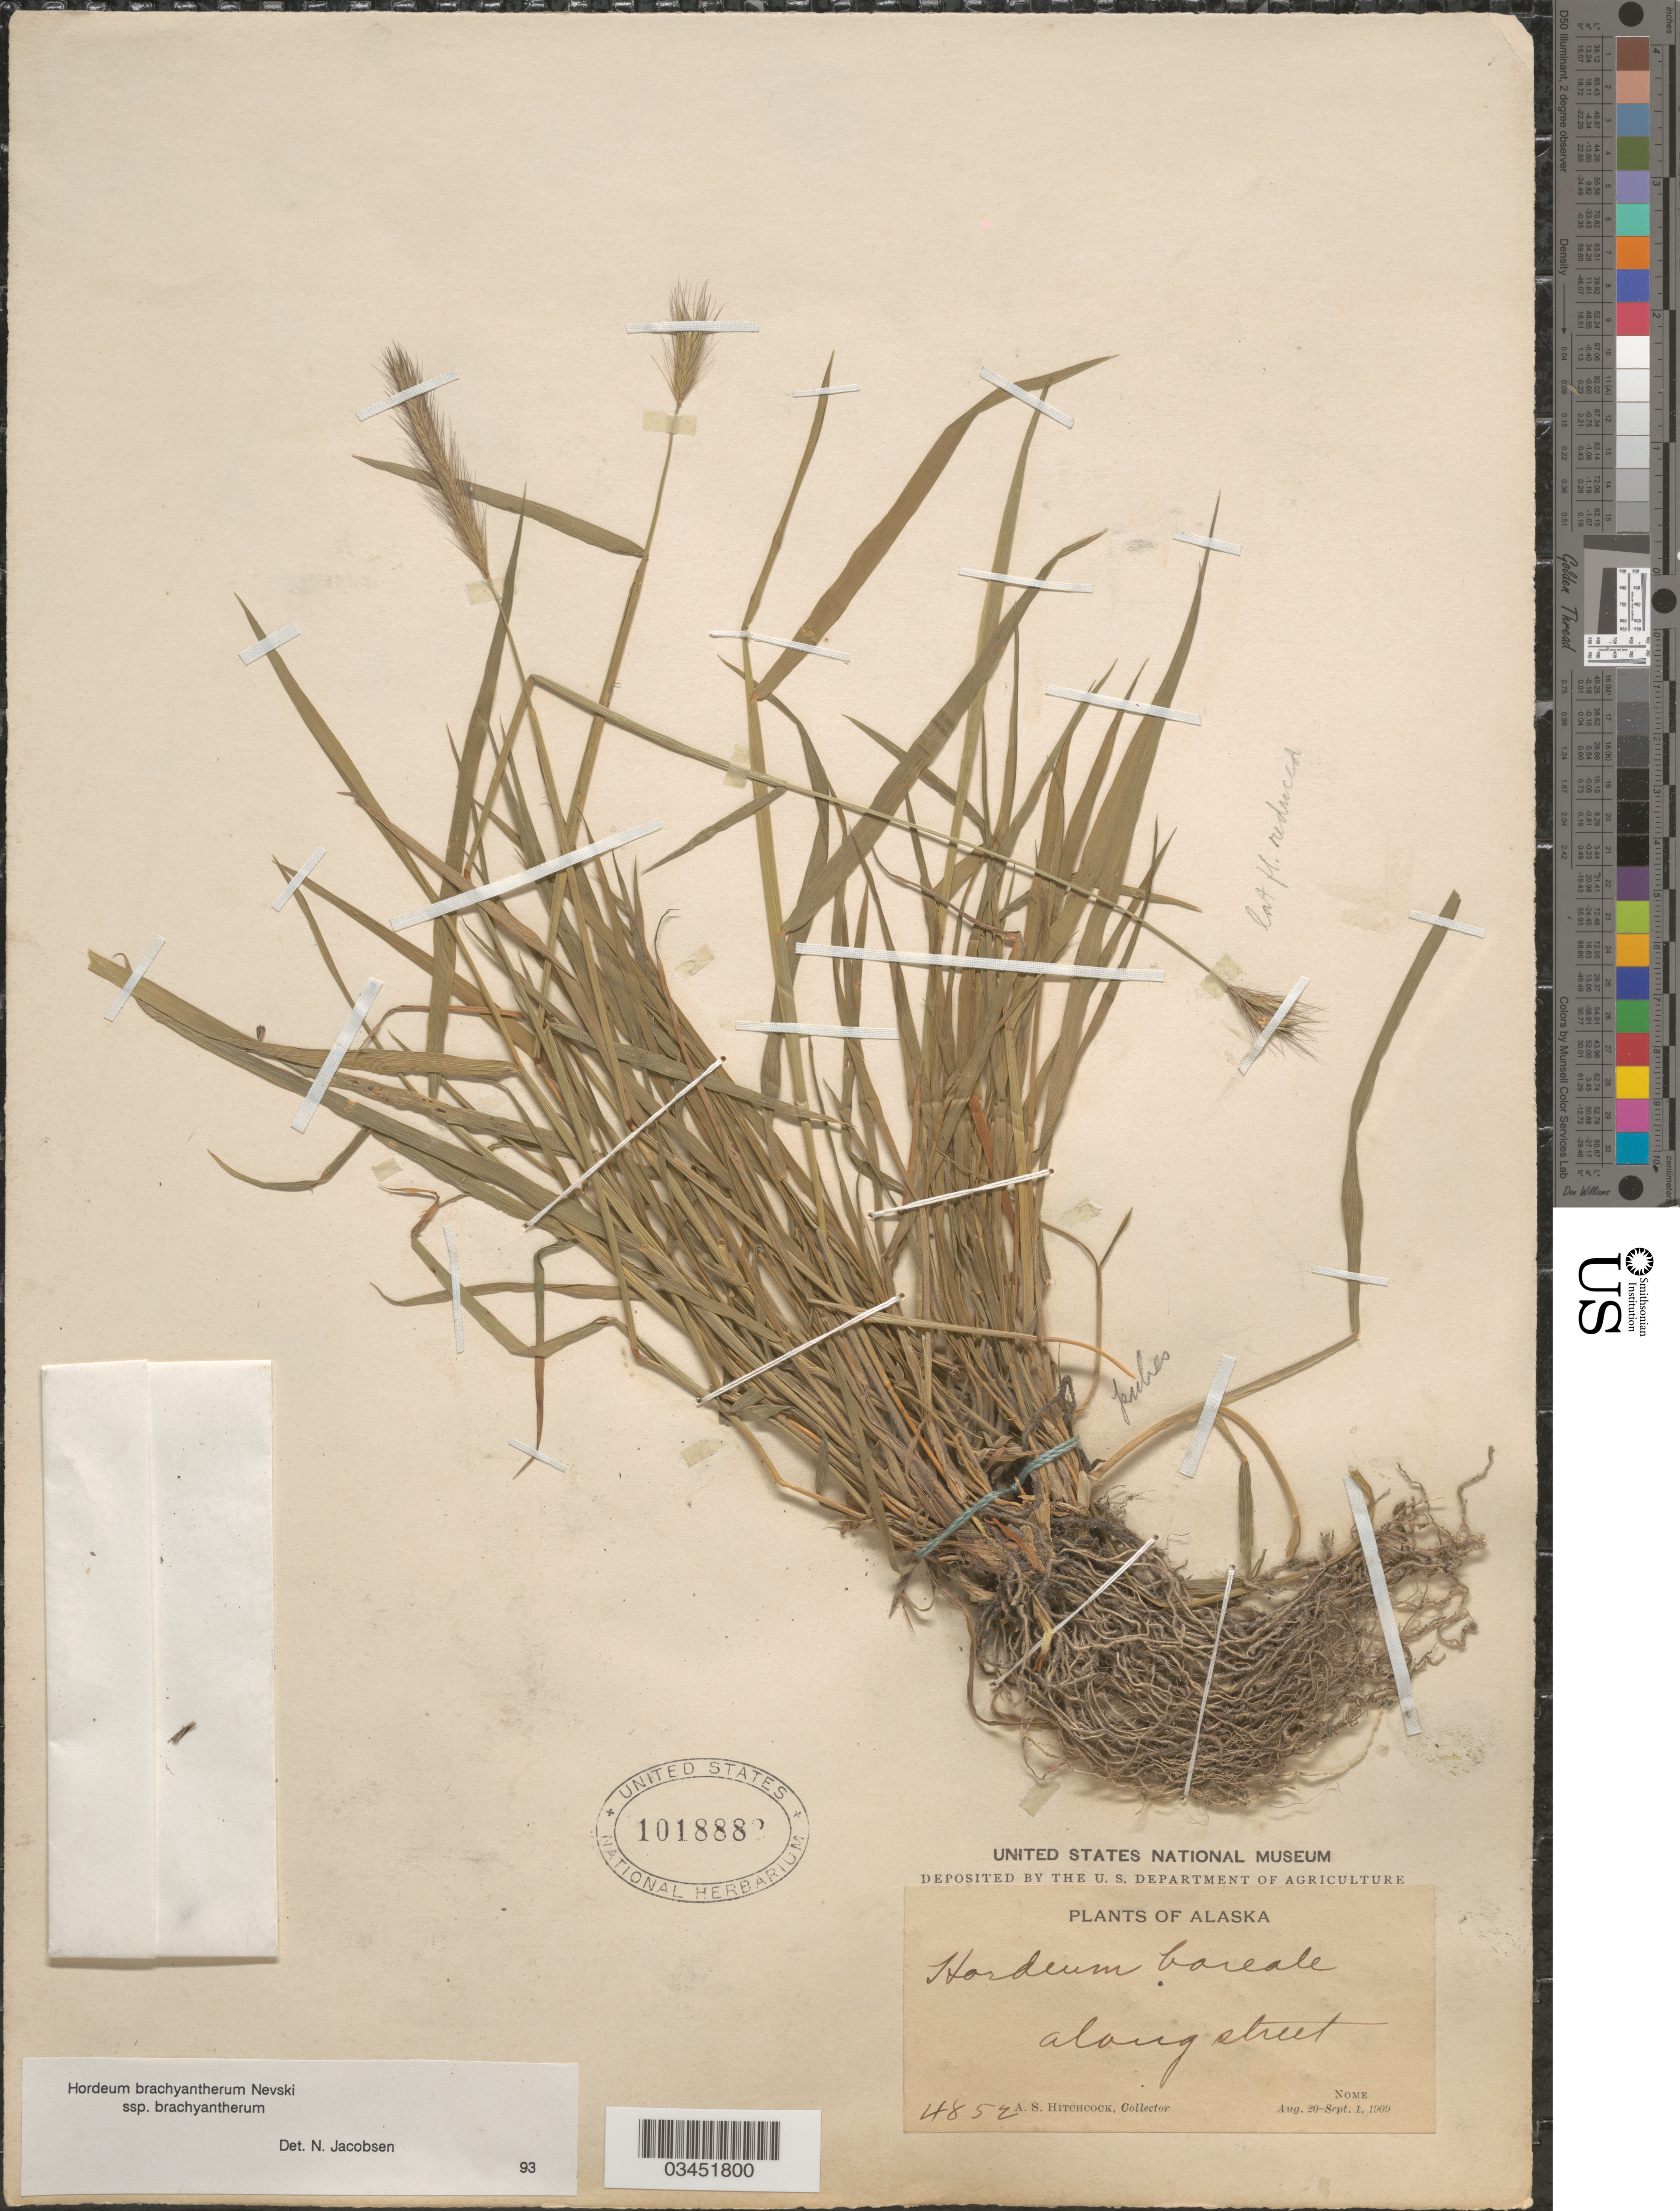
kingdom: Plantae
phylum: Tracheophyta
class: Liliopsida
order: Poales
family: Poaceae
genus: Hordeum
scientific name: Hordeum brachyantherum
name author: Nevski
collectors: A. S. Hitchcock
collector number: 4852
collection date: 1909-08-20/1909-09-01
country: United States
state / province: Alaska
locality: Nome. Along street.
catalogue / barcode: US 1018882